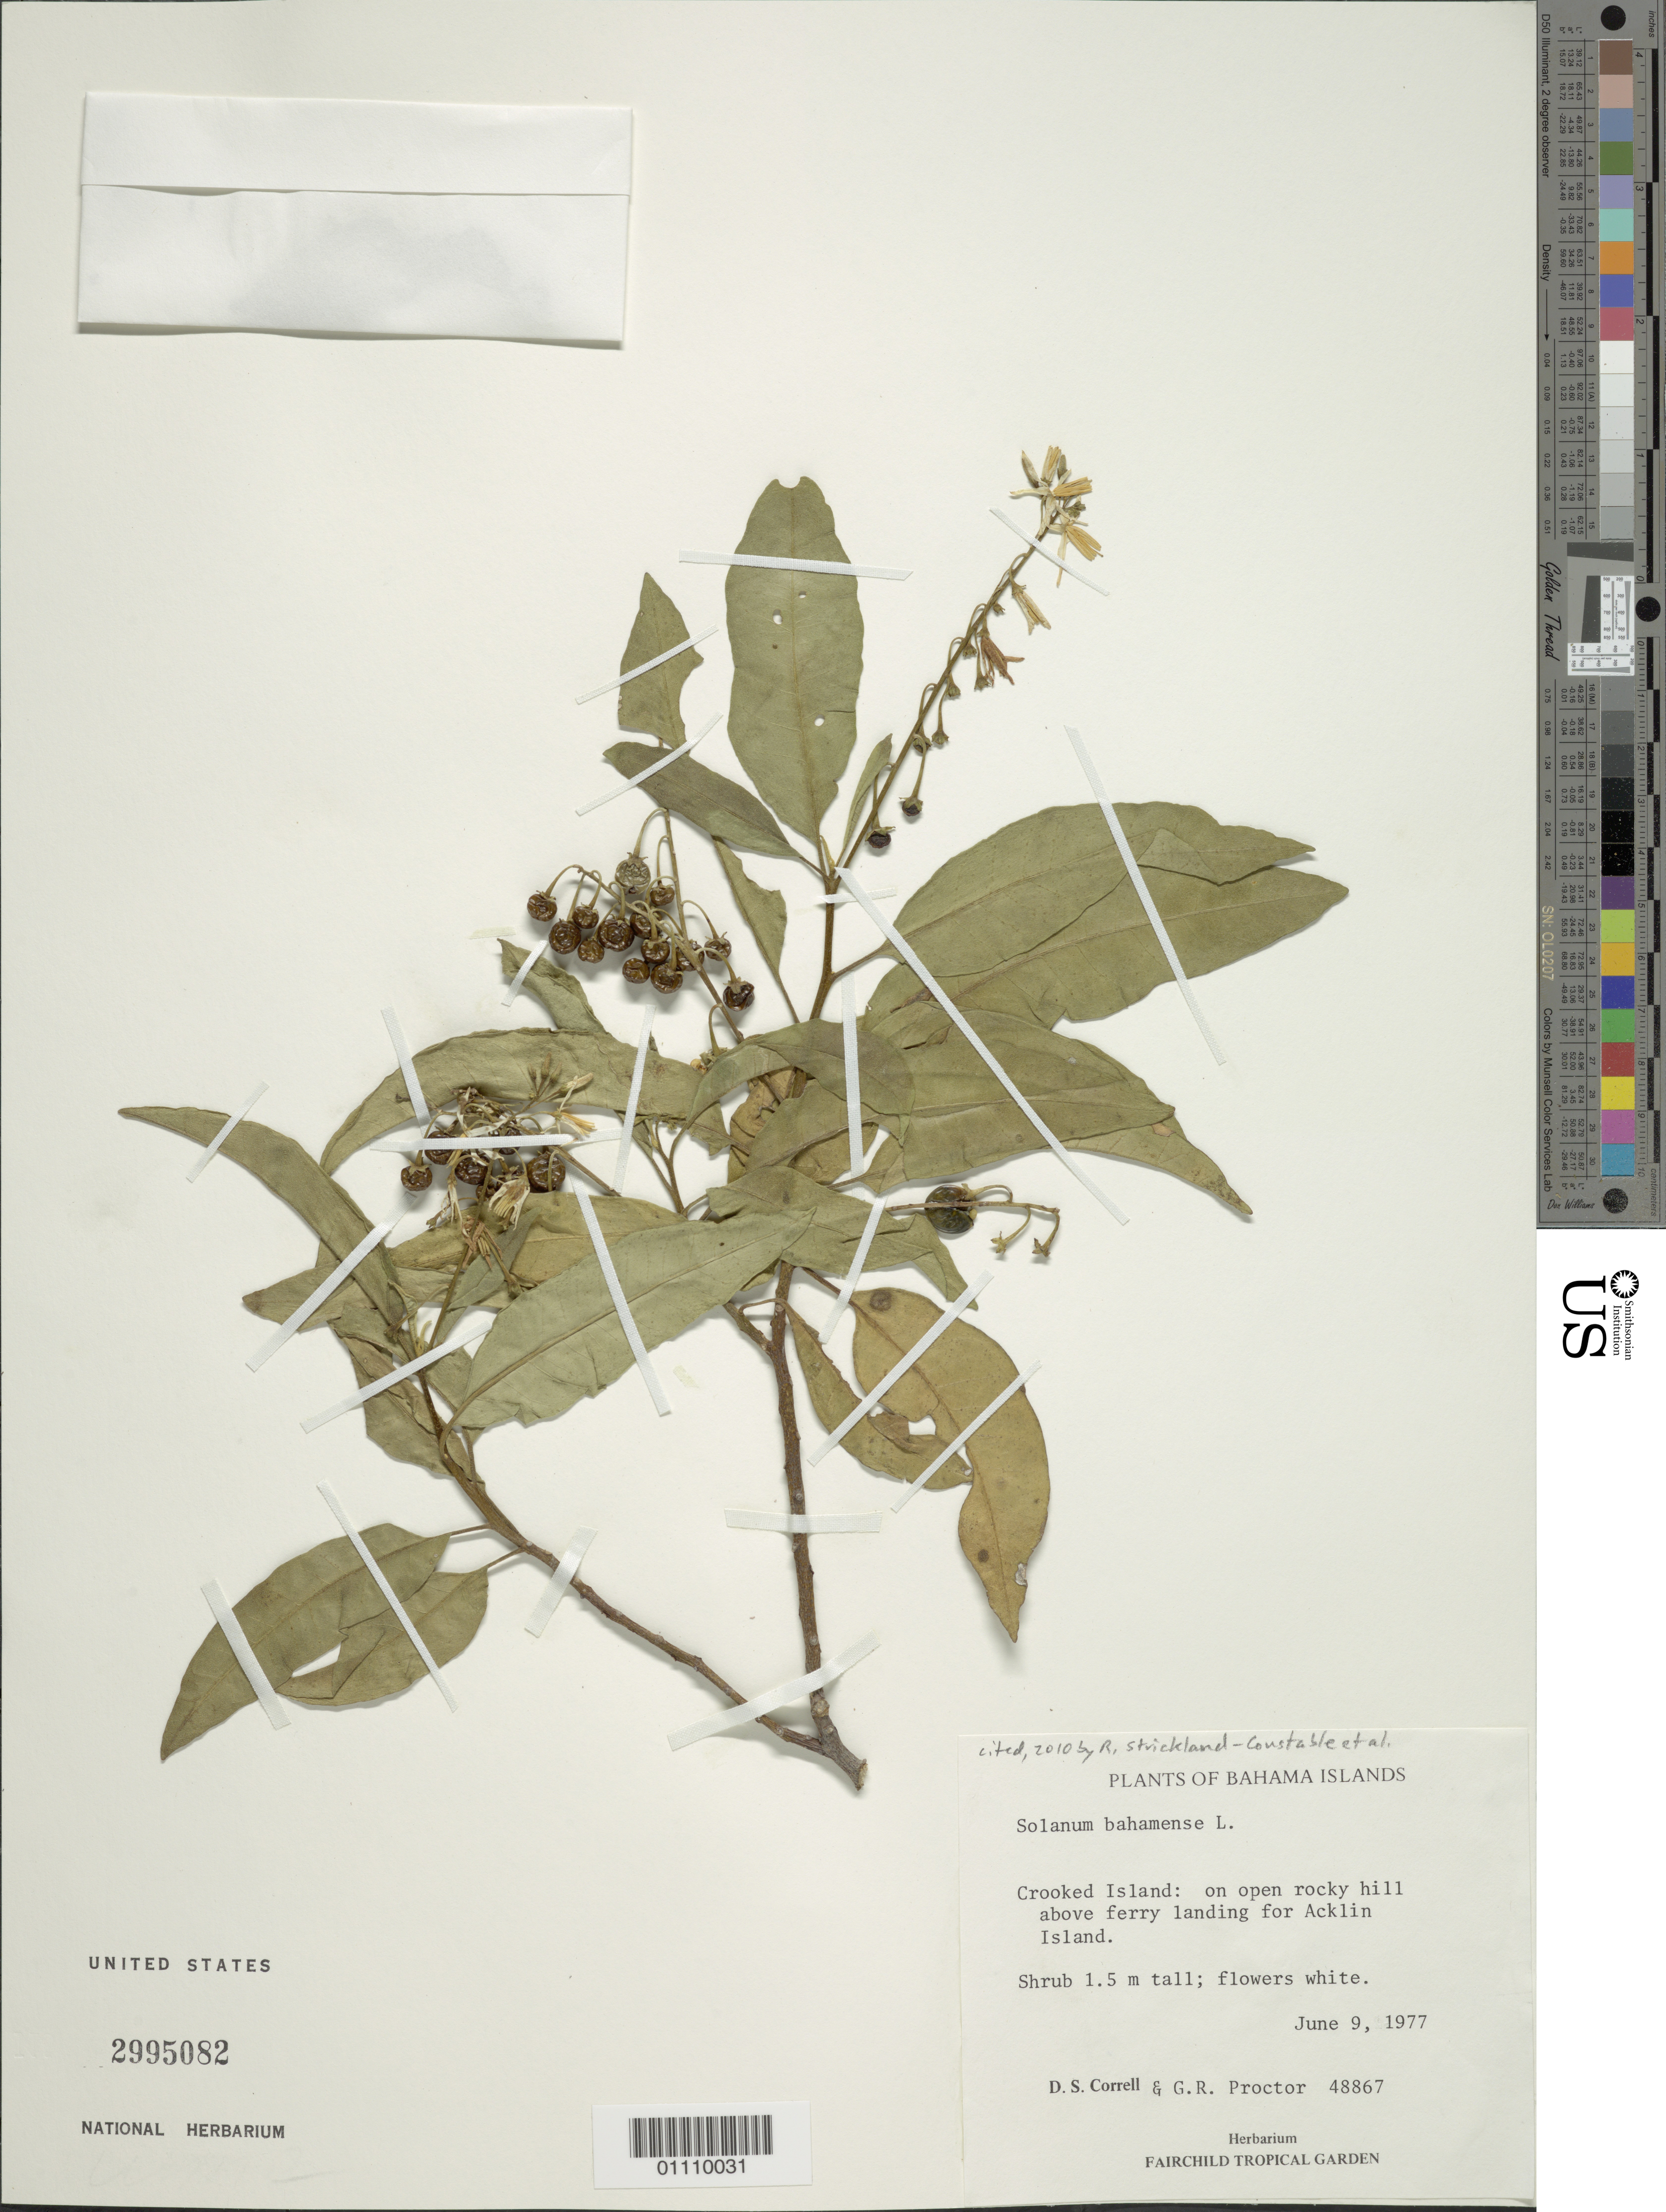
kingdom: Plantae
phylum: Tracheophyta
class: Magnoliopsida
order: Solanales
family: Solanaceae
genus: Solanum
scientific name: Solanum bahamense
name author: L.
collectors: D. S. Correll & G. R. Proctor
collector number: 48867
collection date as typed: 09 Jun 1977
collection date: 1977-06-09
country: Bahamas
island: Crooked I.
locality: Acklin I. ferry landing, above landing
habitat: On open rocky hill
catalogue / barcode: US 2995082